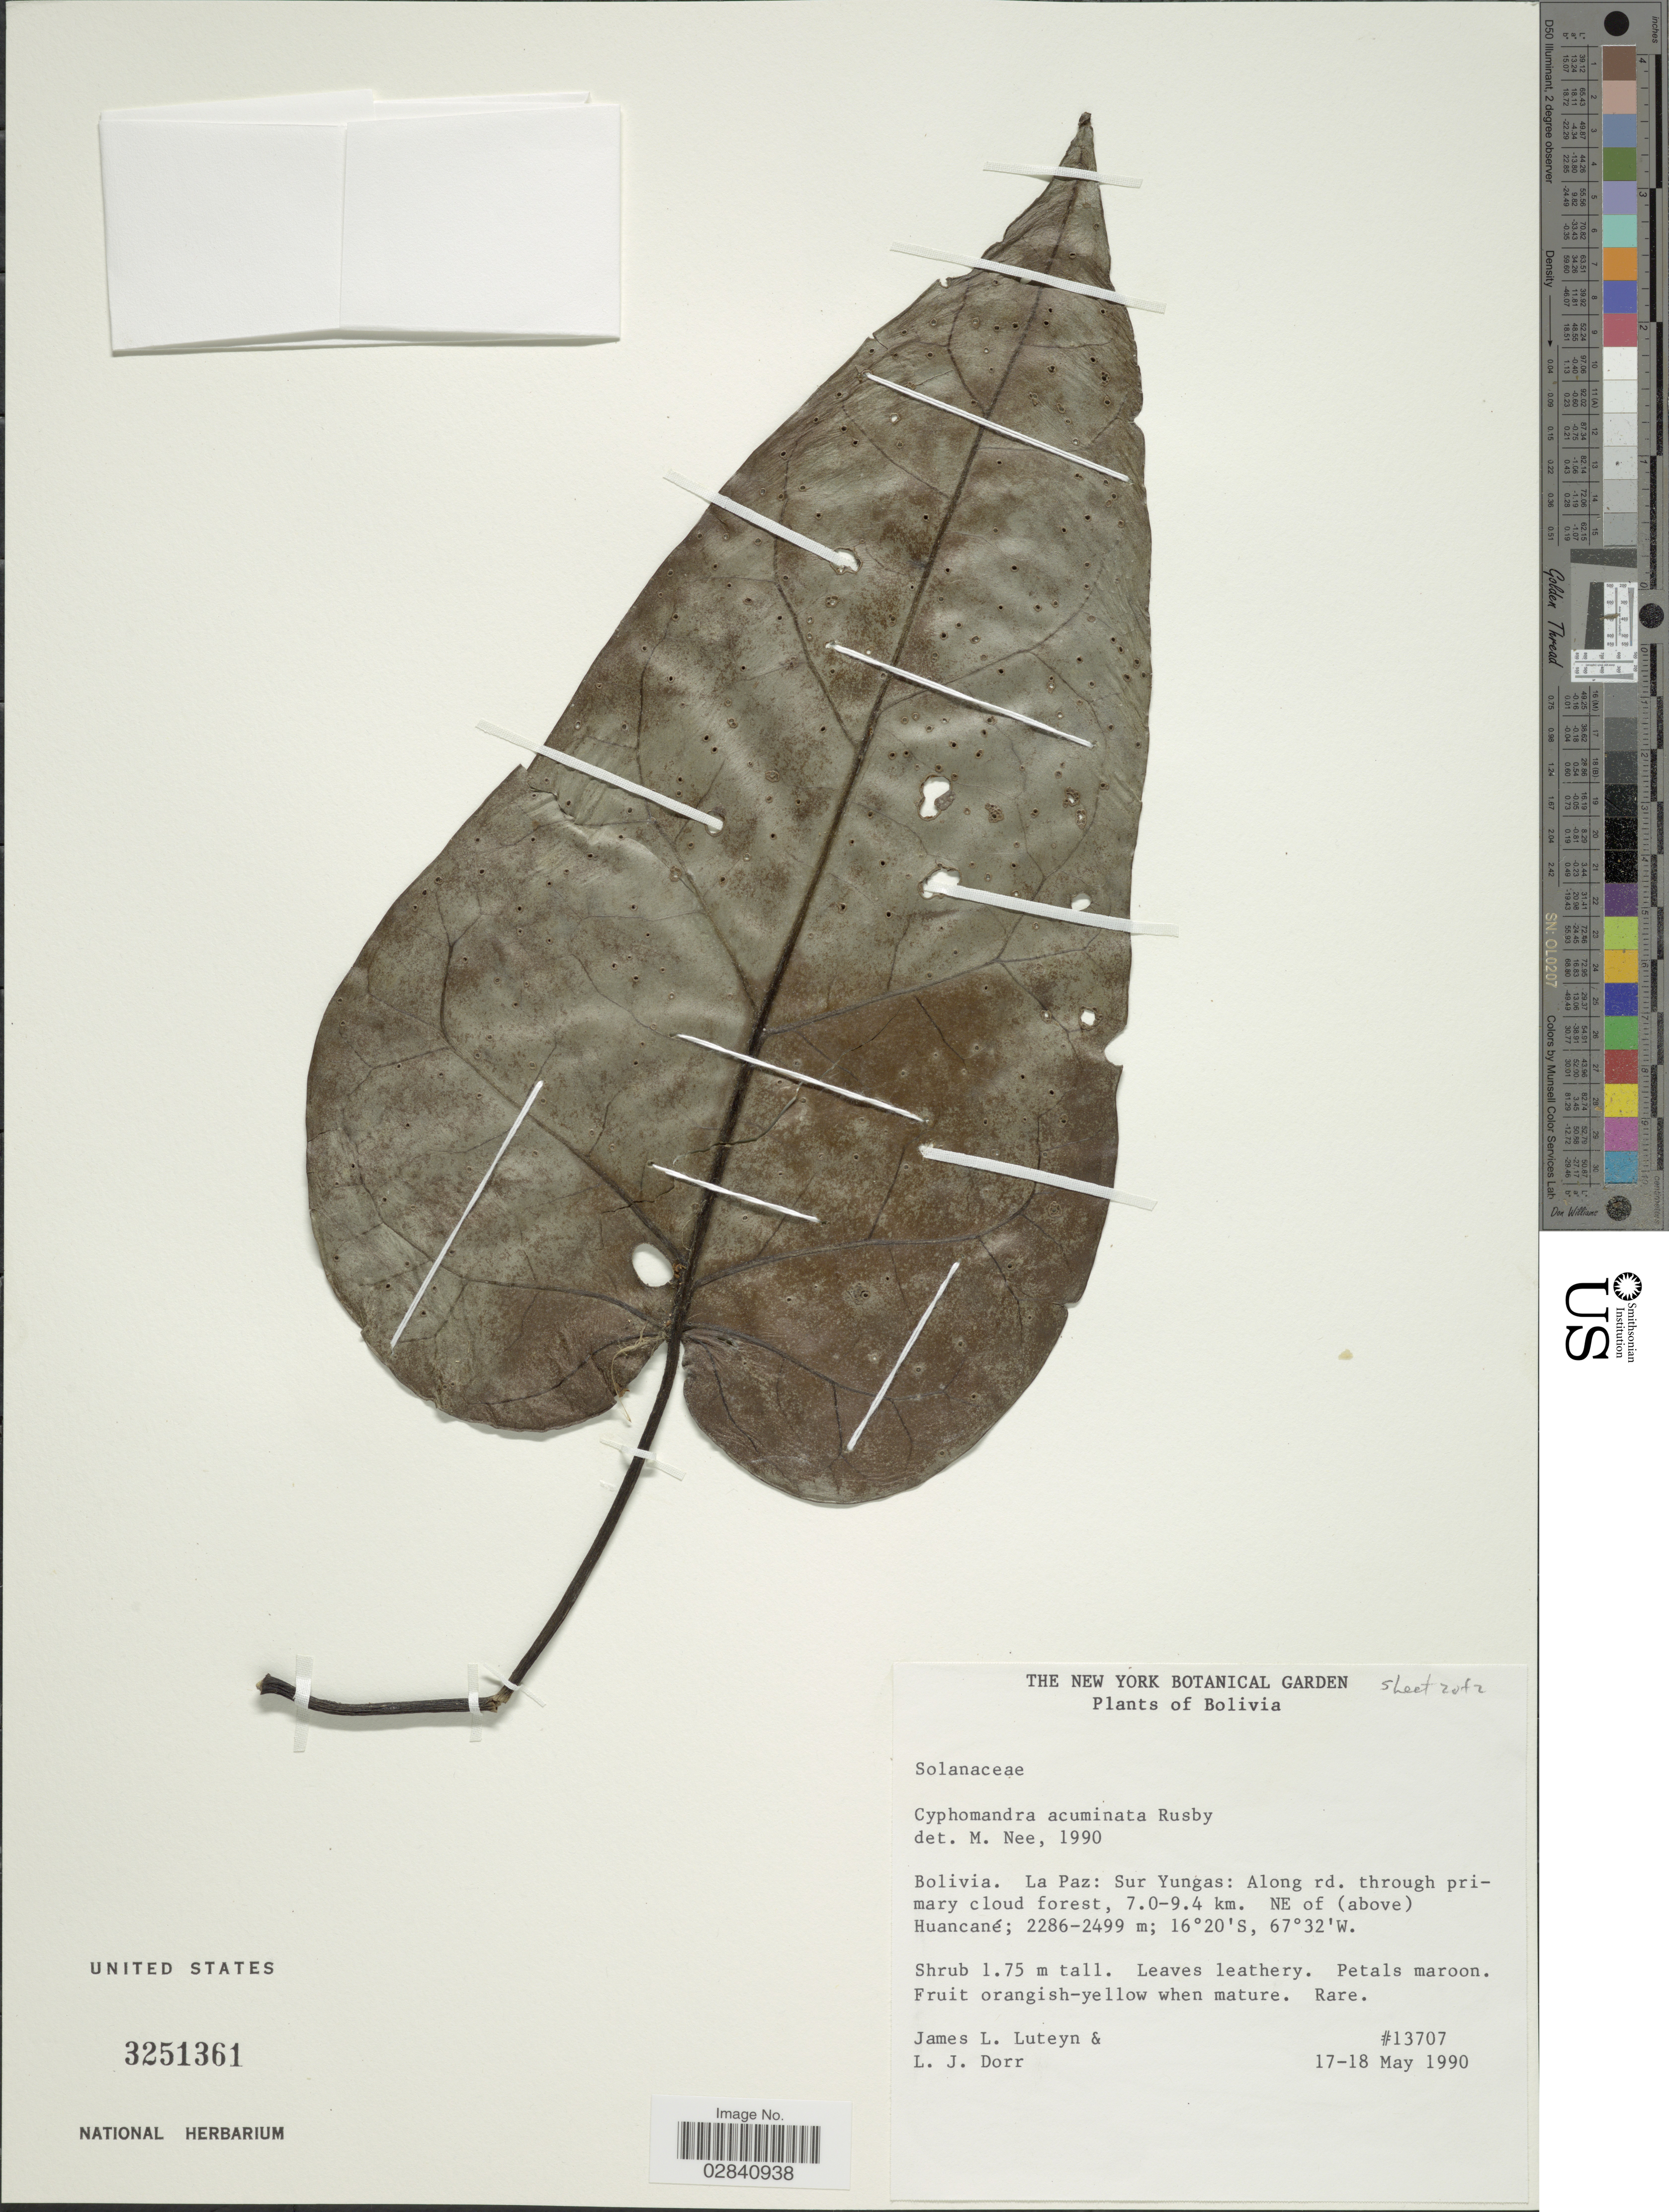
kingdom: Plantae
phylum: Tracheophyta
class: Magnoliopsida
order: Solanales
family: Solanaceae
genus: Cyphomandra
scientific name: Cyphomandra acuminata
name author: Rusby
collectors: J. L. Luteyn & L. J. Dorr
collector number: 13707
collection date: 1990-05-17/1990-05-18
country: Bolivia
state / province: La Paz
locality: Sur Yungas: Along rd. through primary cloud forest, 7.0-9.4 km. NE of (above) Huancané.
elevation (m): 2286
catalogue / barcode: US 3251361